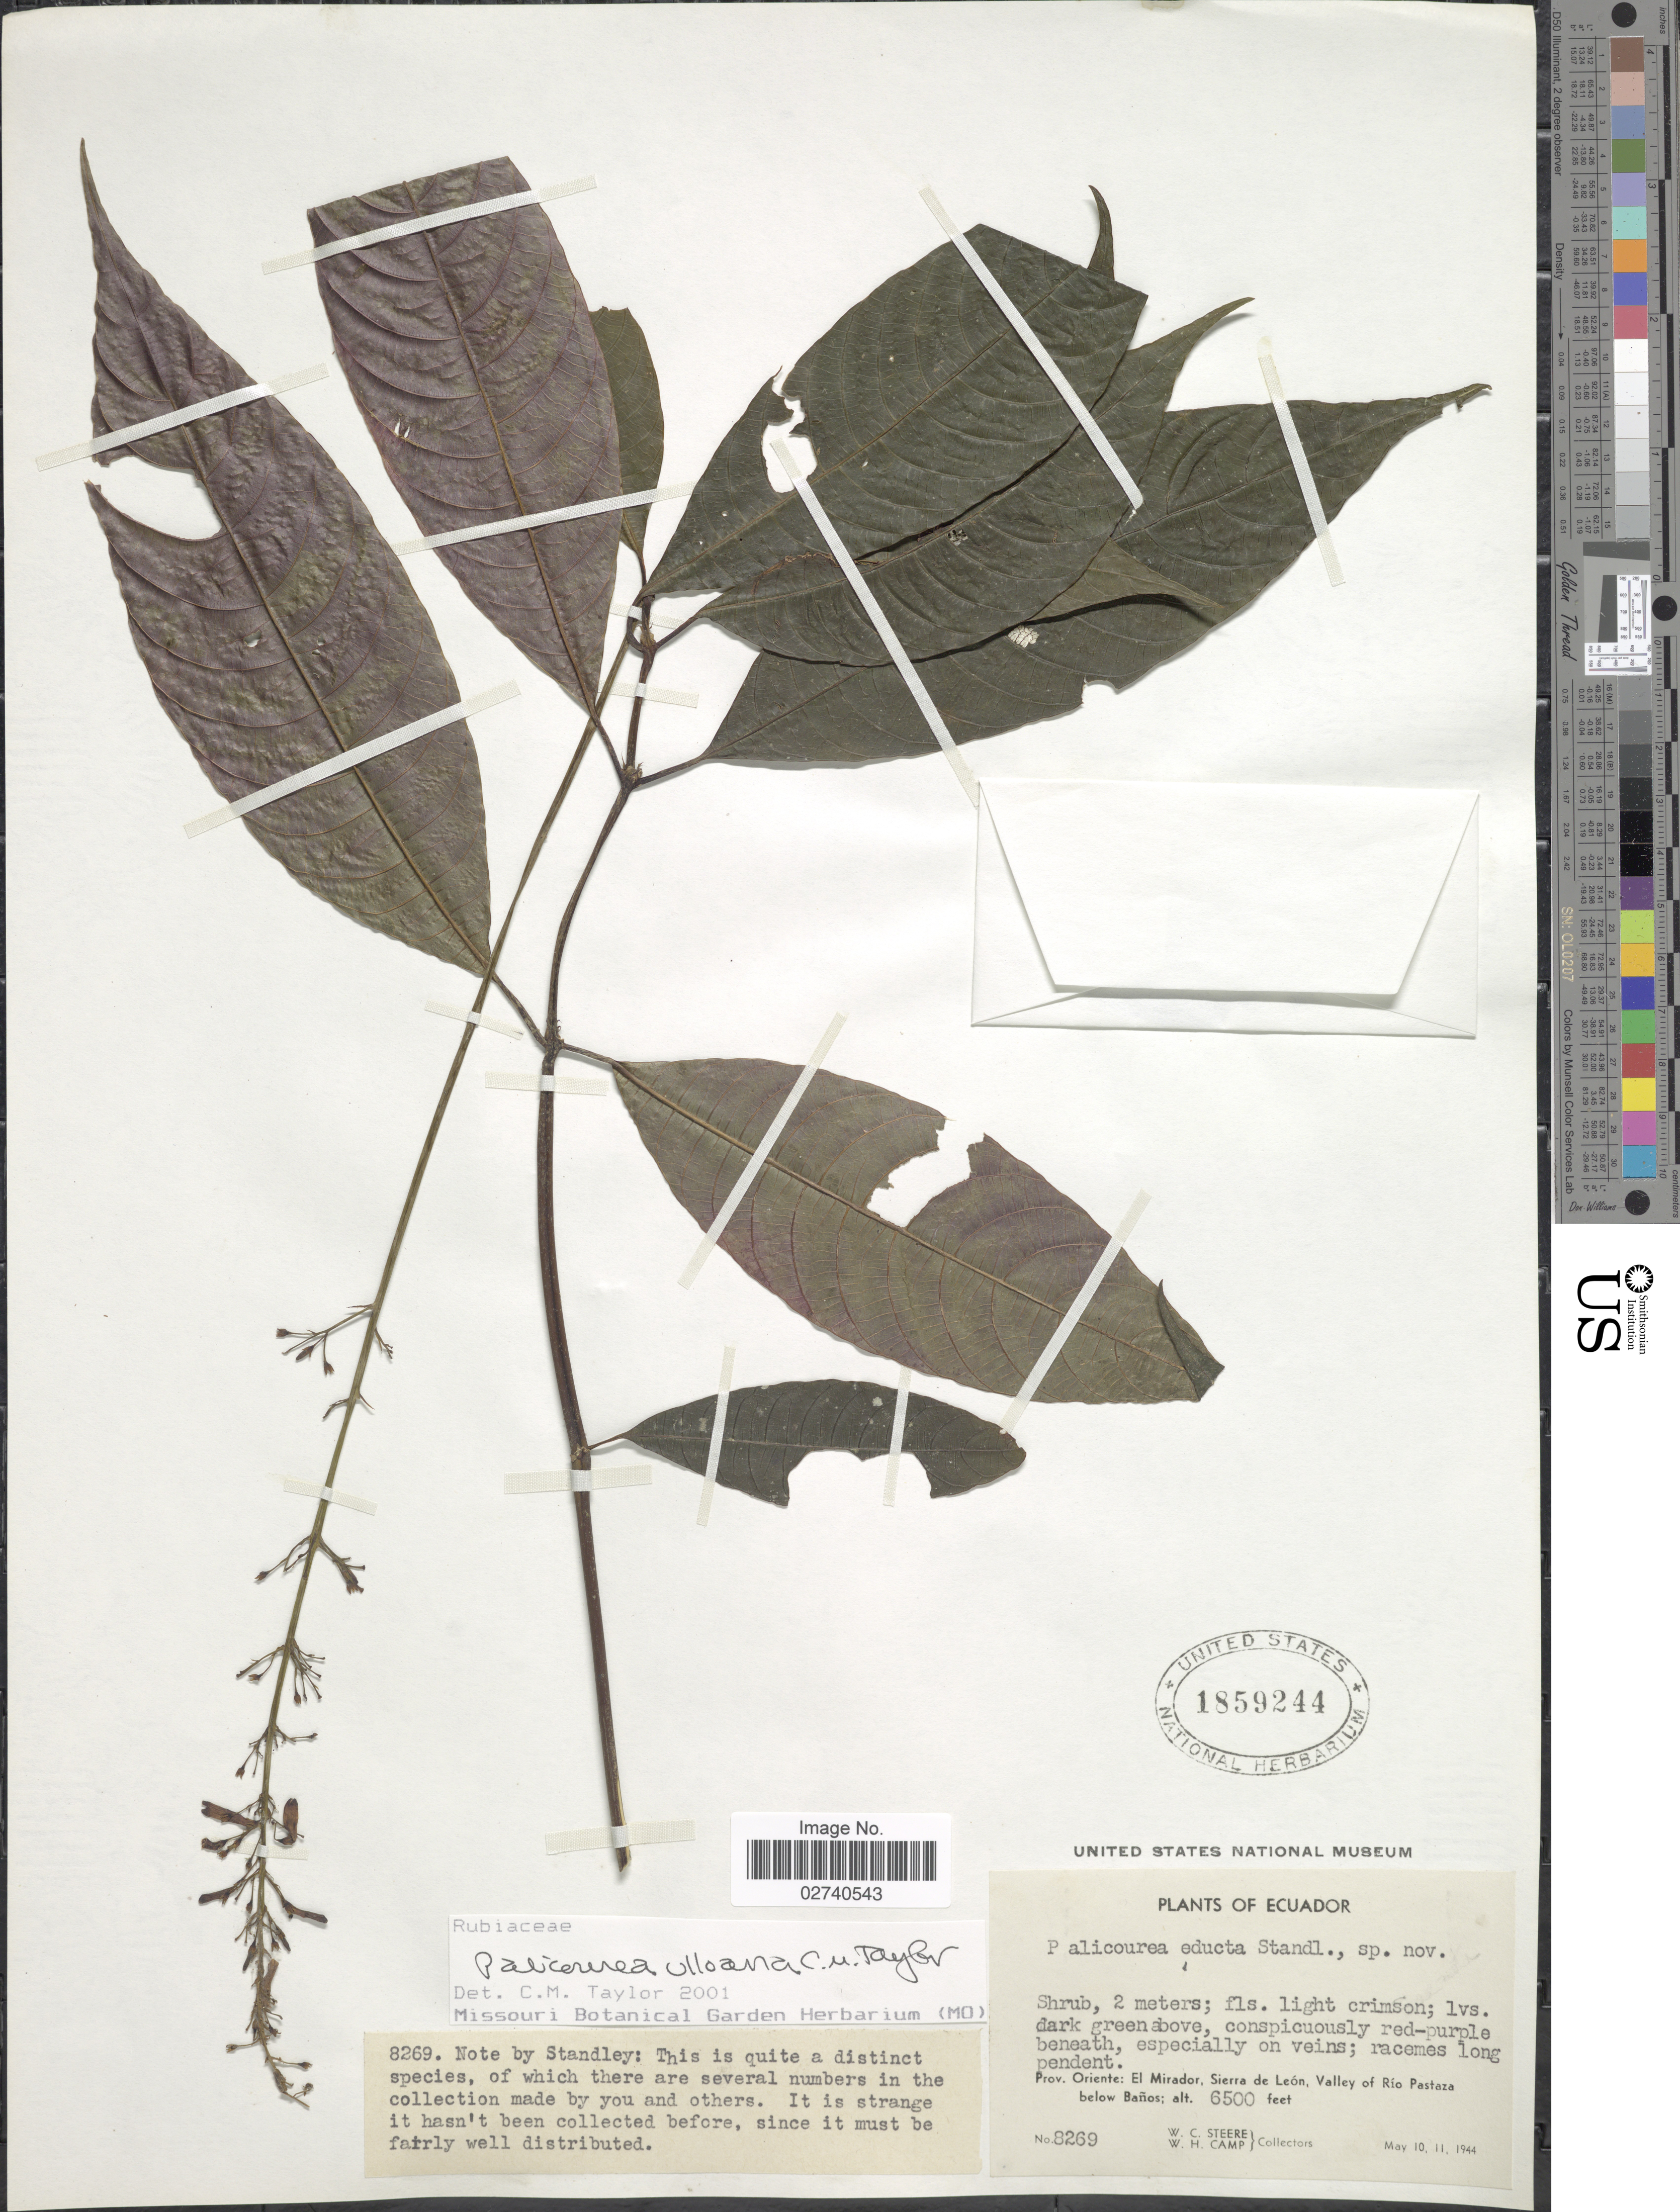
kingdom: Plantae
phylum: Tracheophyta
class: Magnoliopsida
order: Gentianales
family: Rubiaceae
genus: Palicourea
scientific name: Palicourea ulloana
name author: C.M. Taylor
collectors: W. C. Steere & W. H. Camp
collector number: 8269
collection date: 1944-05-10/1944-05-11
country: Ecuador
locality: Prov. Oriente: El Mirador, Sierra de Leon, Valley of Rio Pastaza below Banos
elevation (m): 1981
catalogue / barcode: US 1859244